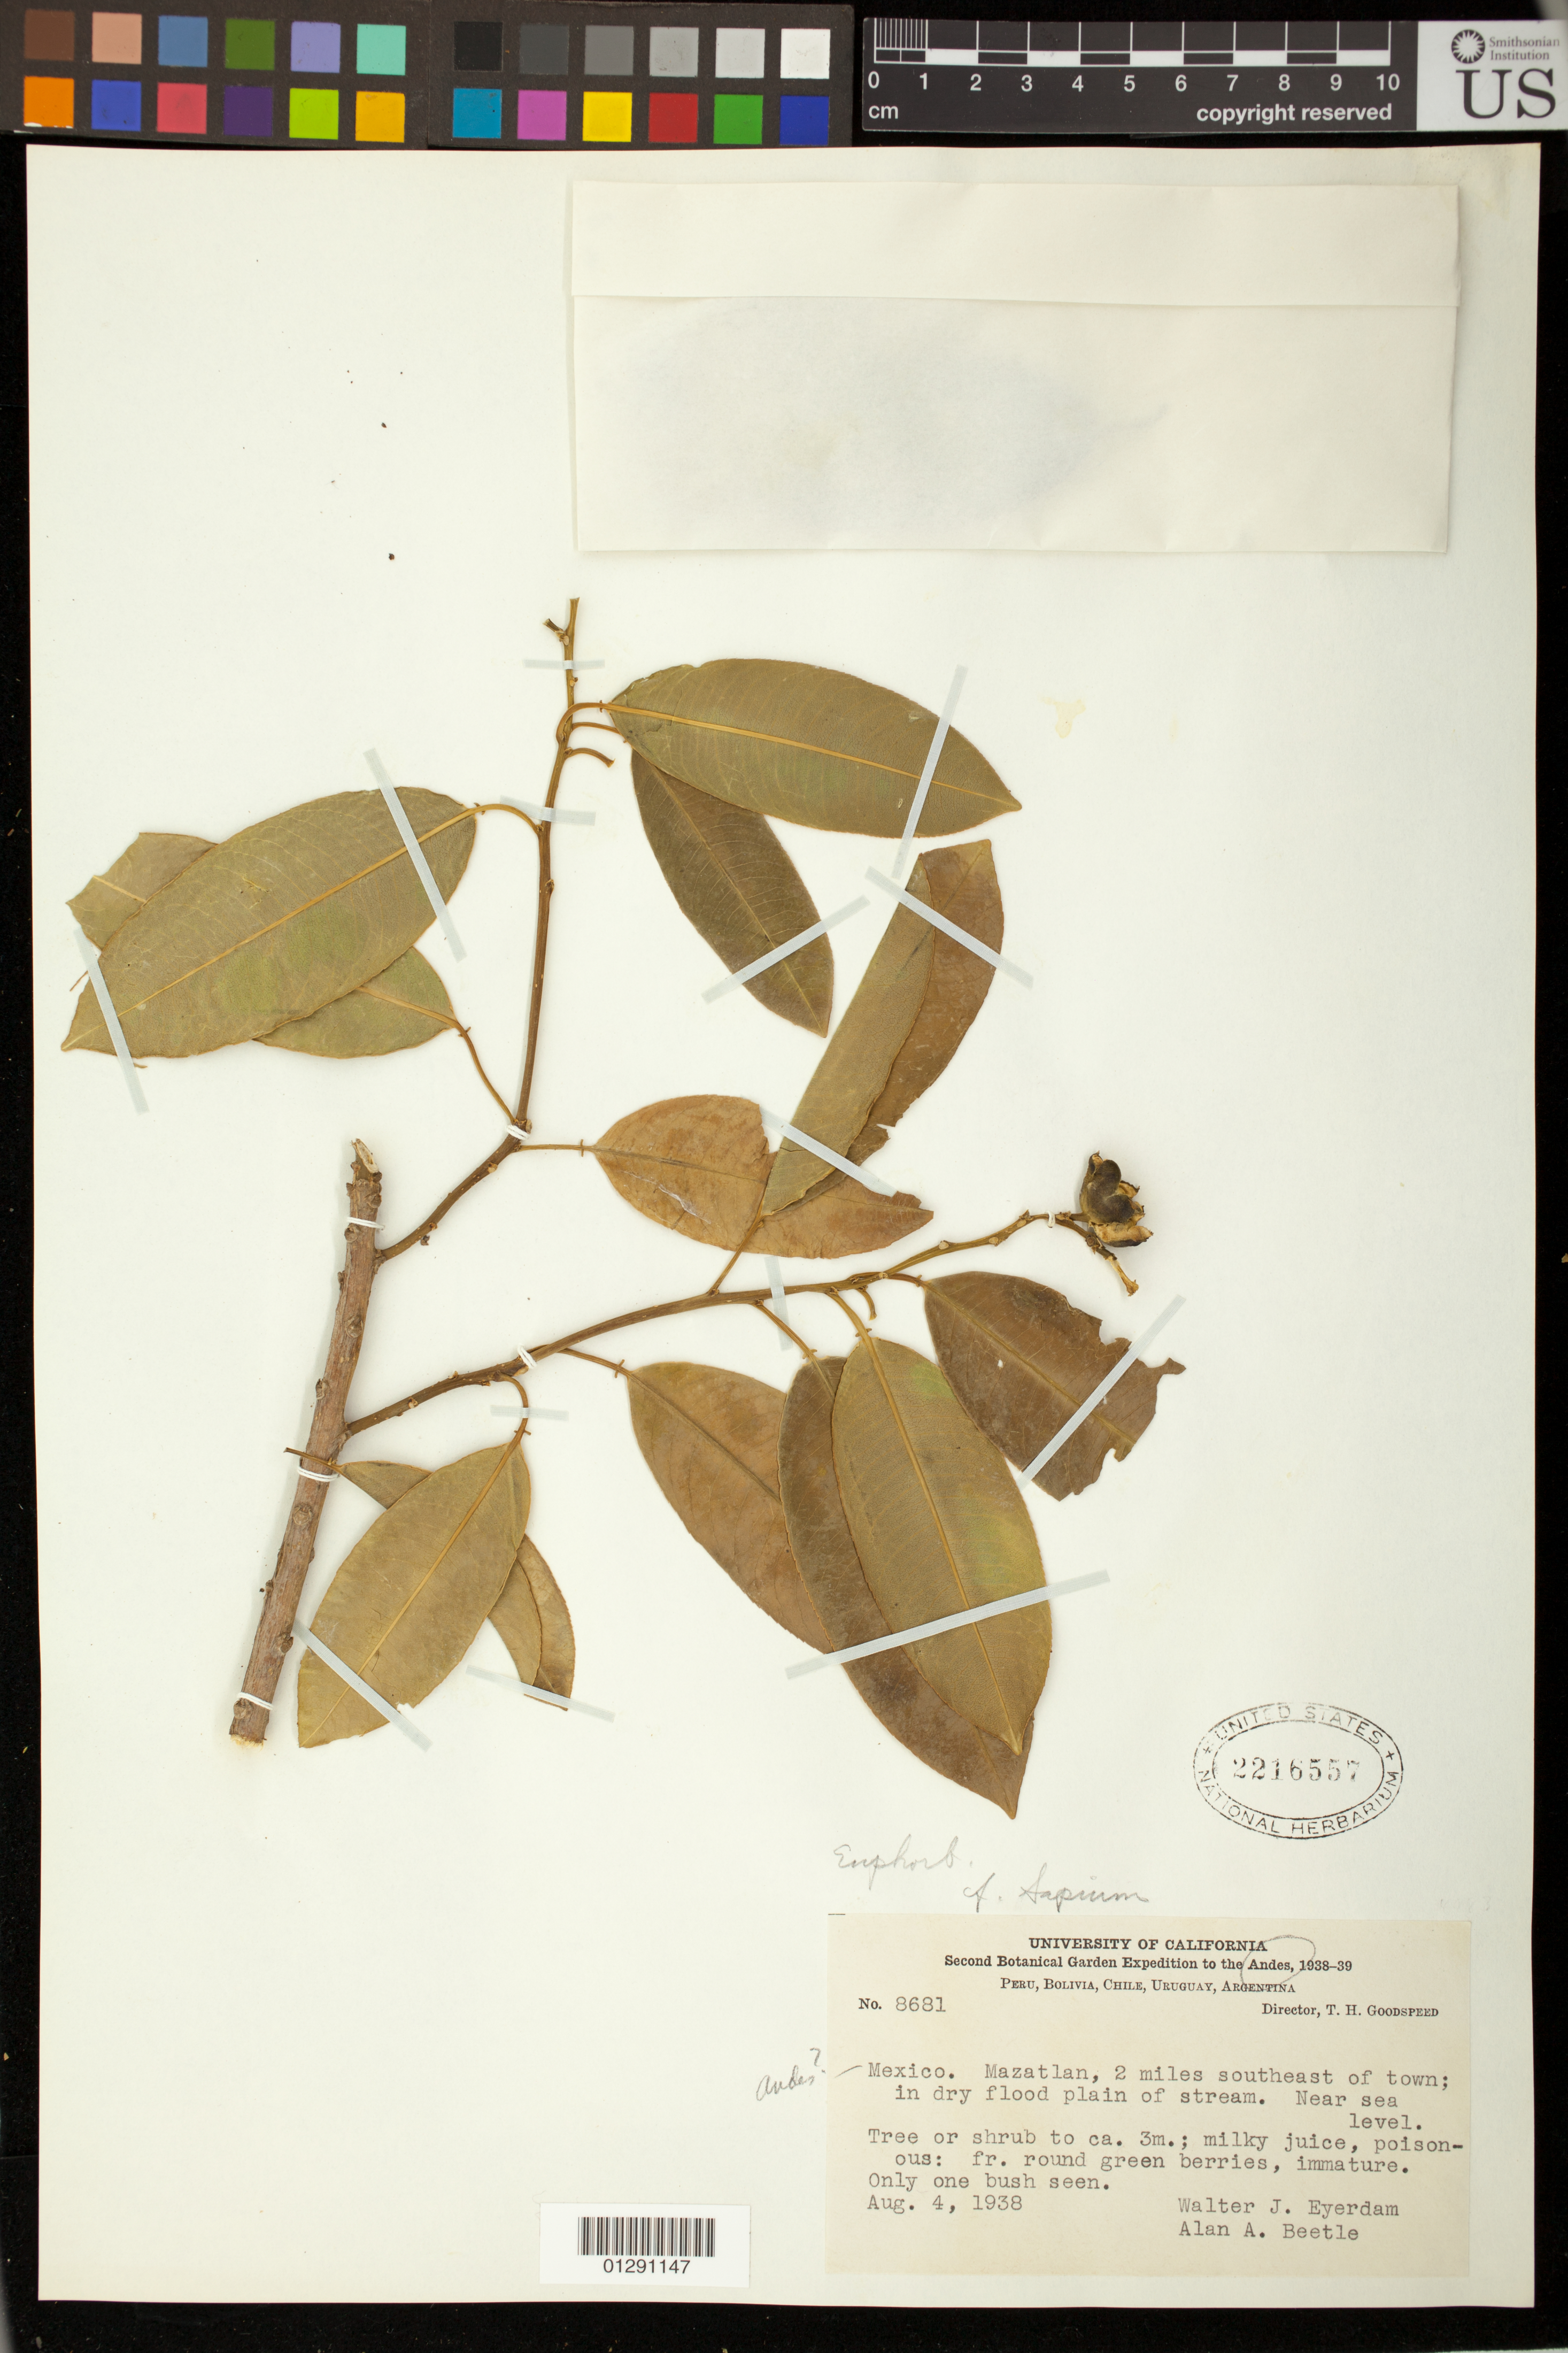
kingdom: Plantae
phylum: Tracheophyta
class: Magnoliopsida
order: Malpighiales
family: Euphorbiaceae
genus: Sapium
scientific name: Sapium sp.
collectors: W. J. Eyerdam & A. A. Beetle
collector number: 8681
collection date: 1938-08-04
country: Mexico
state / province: Sinaloa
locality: Mazatlan. 2 miles southeast of town.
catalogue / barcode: US 2216557